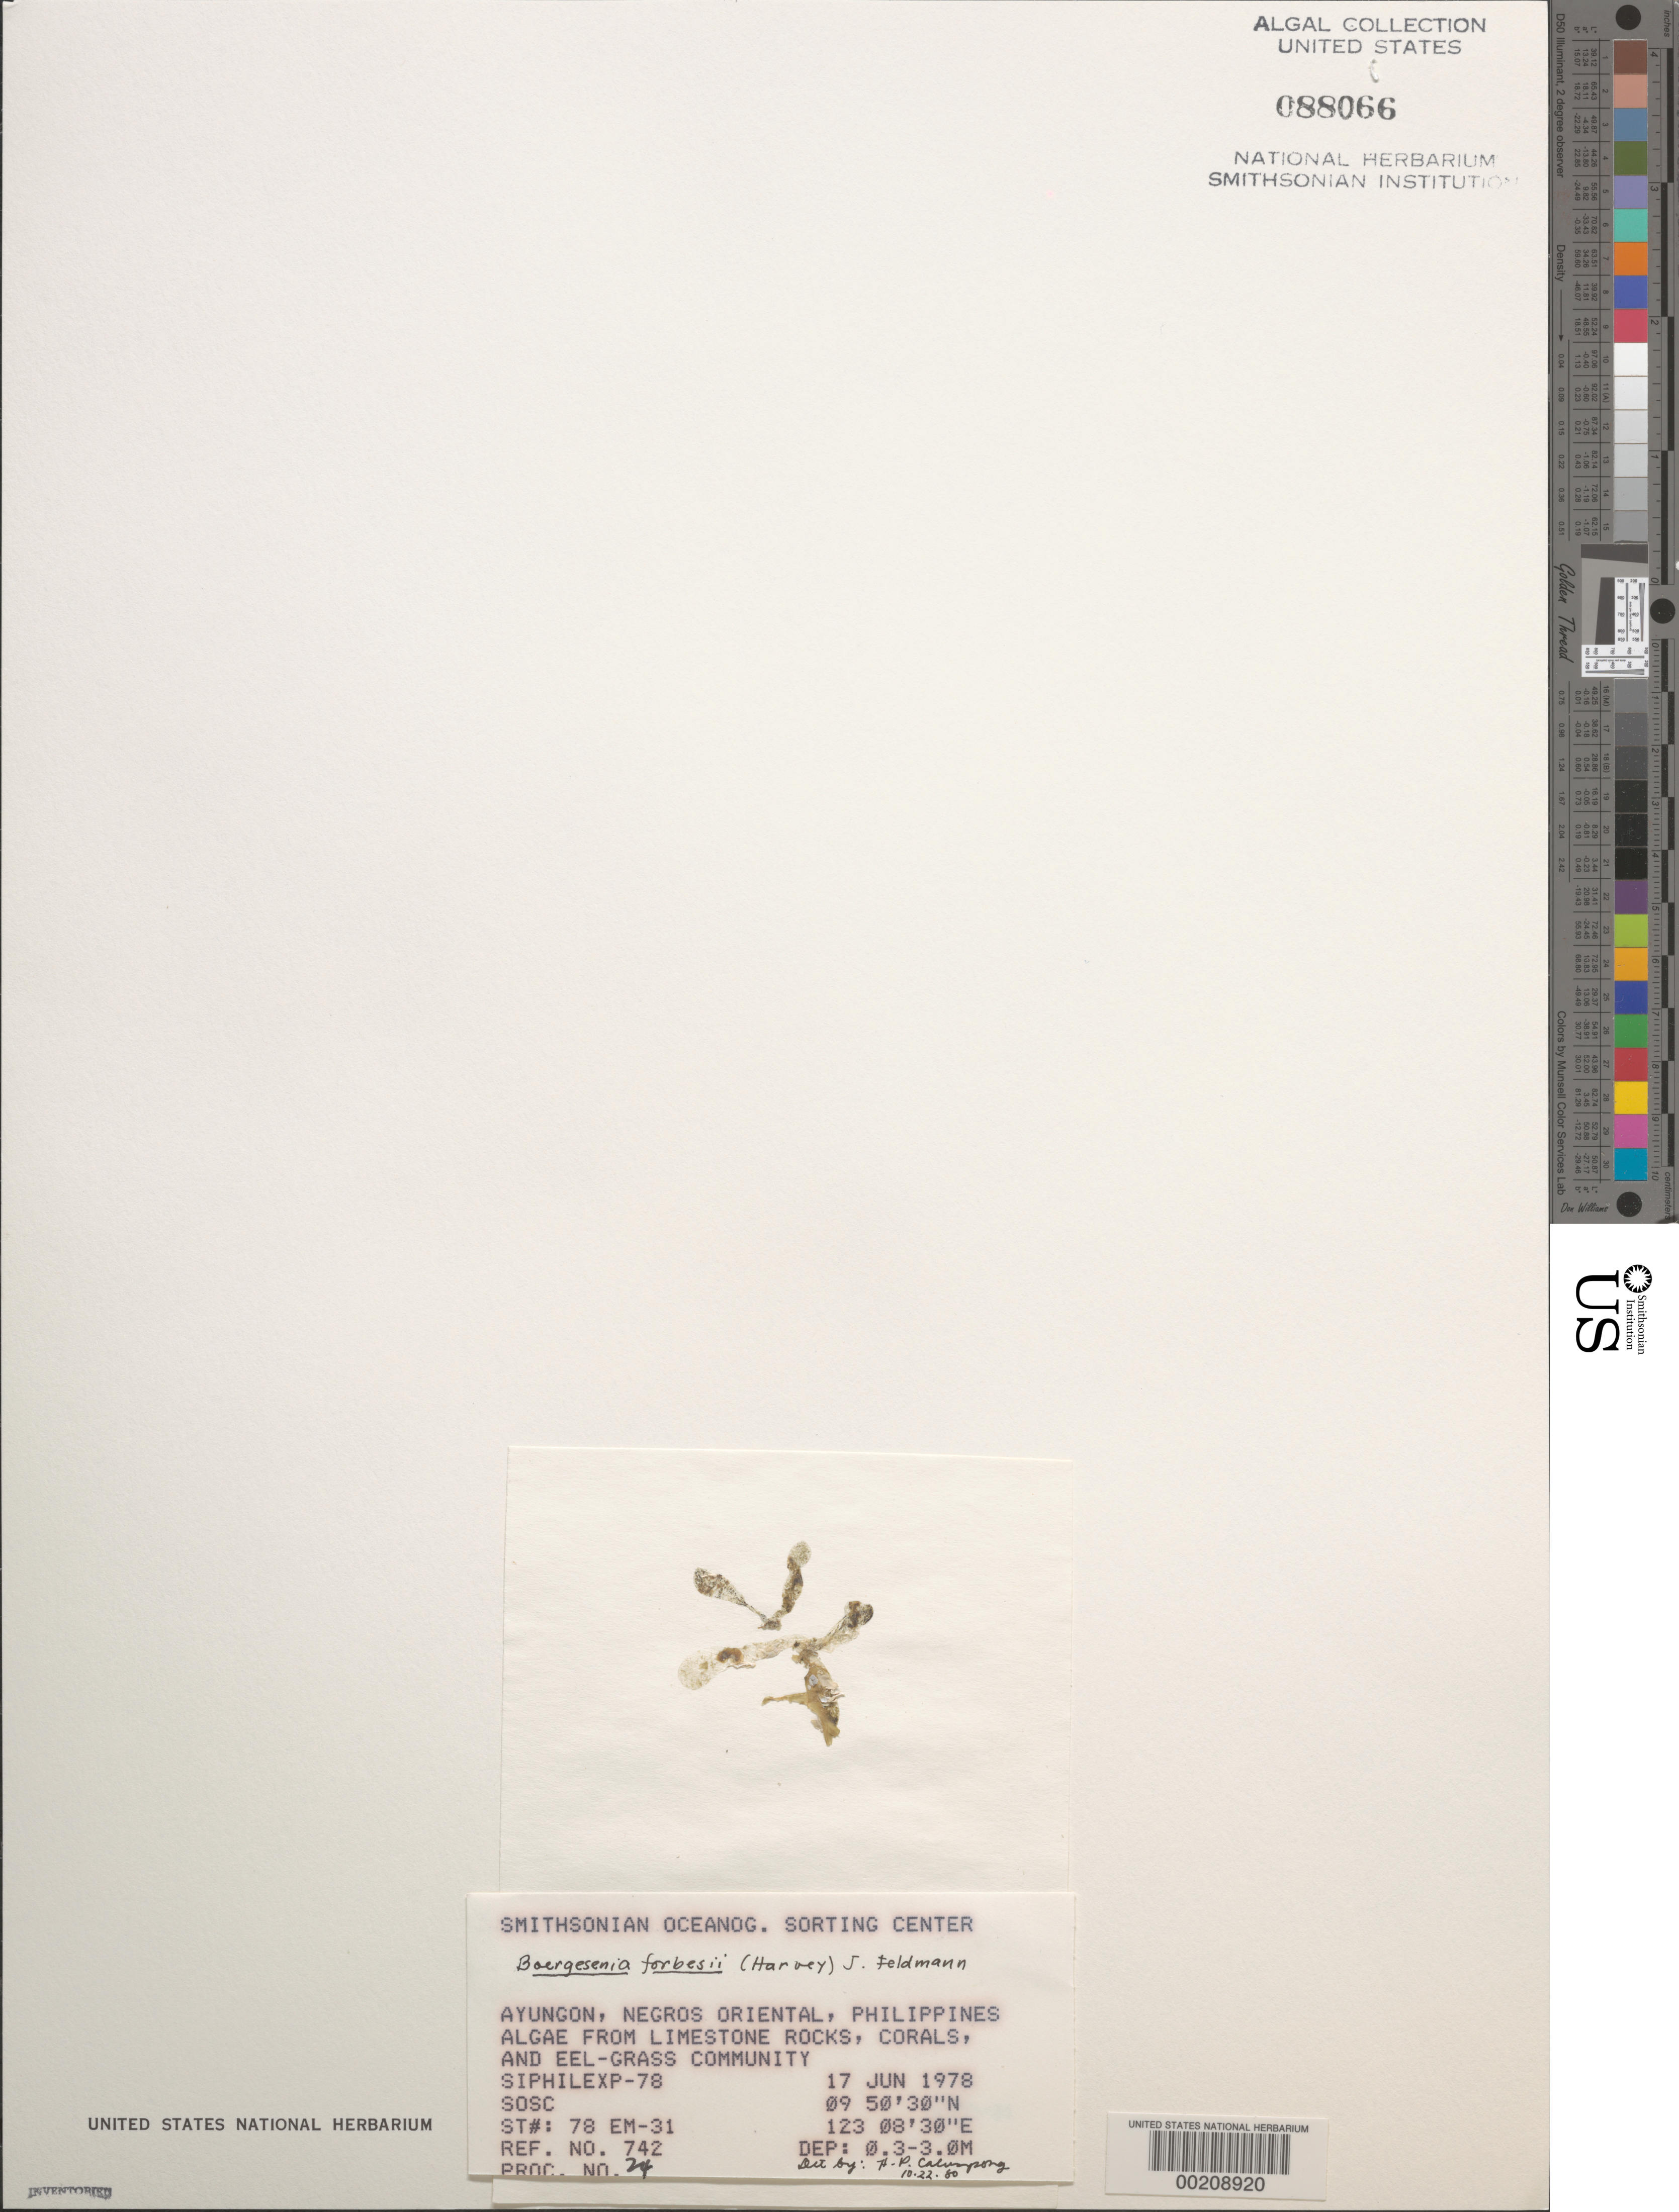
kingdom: Plantae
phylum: Chlorophyta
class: Ulvophyceae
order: Siphonocladales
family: Siphonocladaceae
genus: Boergesenia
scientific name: Boergesenia forbesii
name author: (Feldmann) Harv.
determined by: Calumpong, H. P.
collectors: SOSC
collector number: Station 78 Em-31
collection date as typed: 17 Jun 1978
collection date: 1978-06-17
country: Philippines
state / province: Central Visayas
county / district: Negros Oriental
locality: Ayungon, negros oriental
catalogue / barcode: US 88066